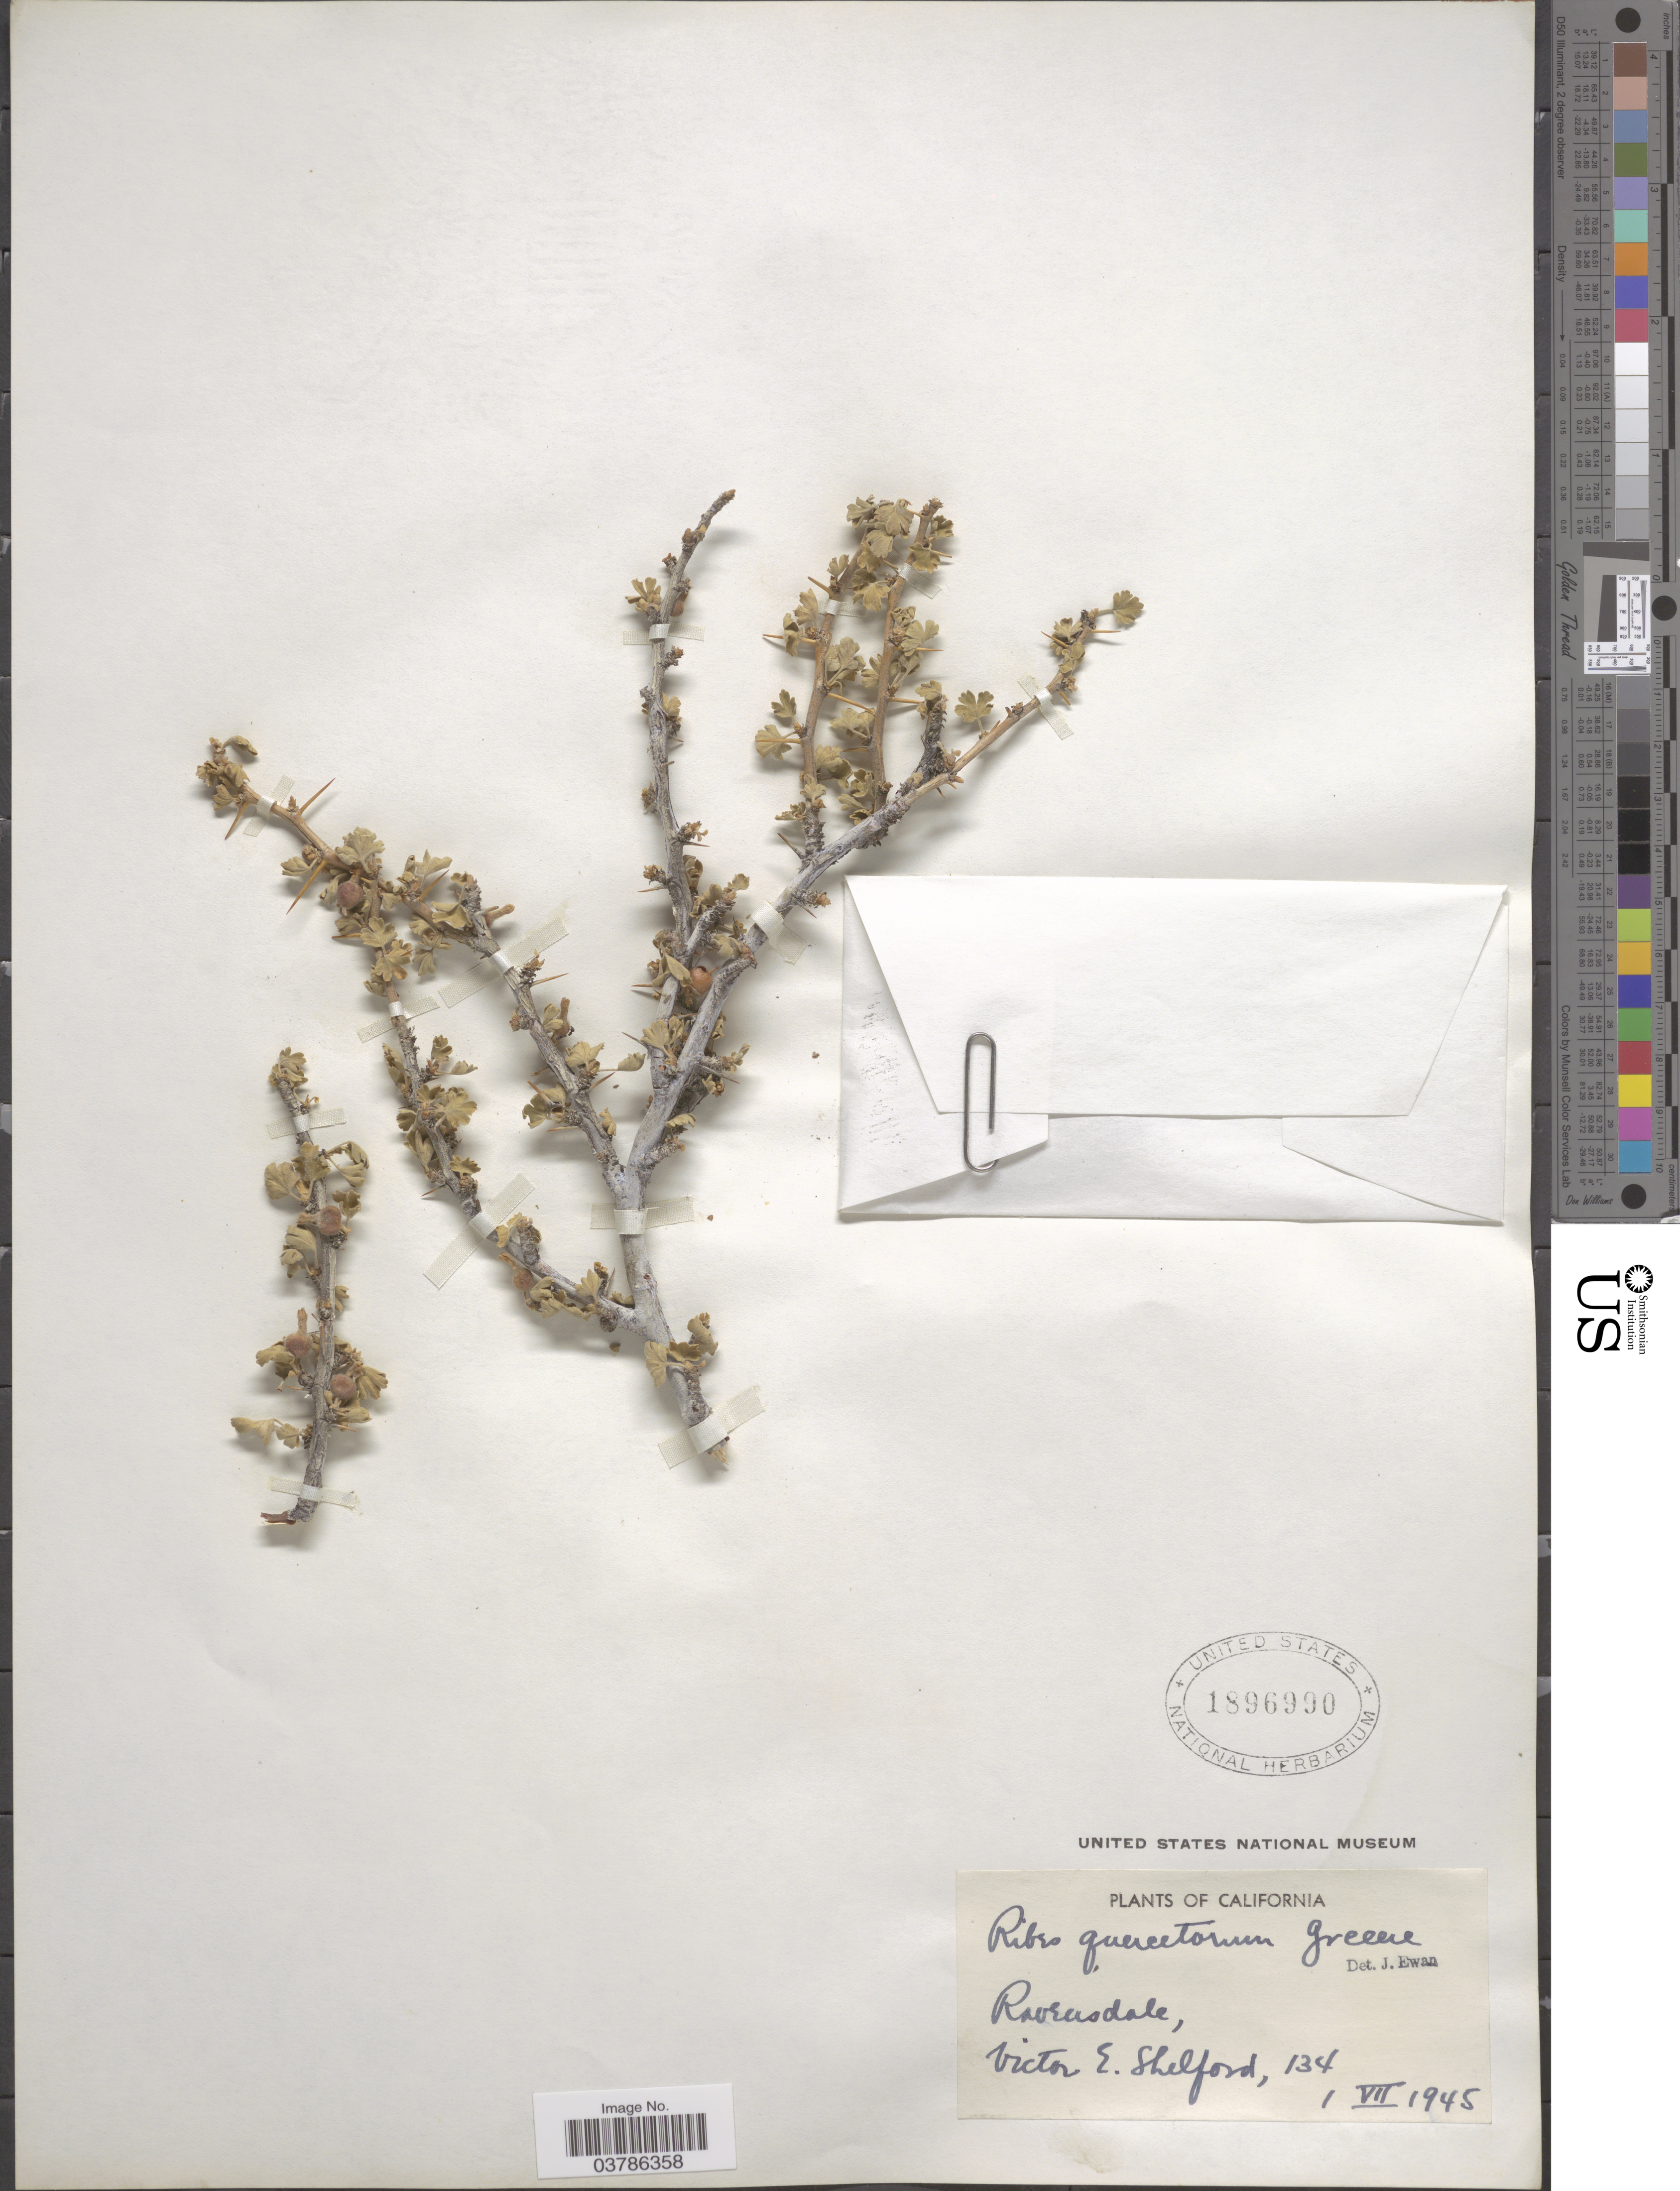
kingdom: Plantae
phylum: Tracheophyta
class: Magnoliopsida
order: Saxifragales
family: Grossulariaceae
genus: Ribes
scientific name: Ribes quercetorum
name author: Greene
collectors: V. Shelford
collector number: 134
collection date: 1945-07-01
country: United States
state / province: California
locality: Ravensdale.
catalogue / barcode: US 1896990